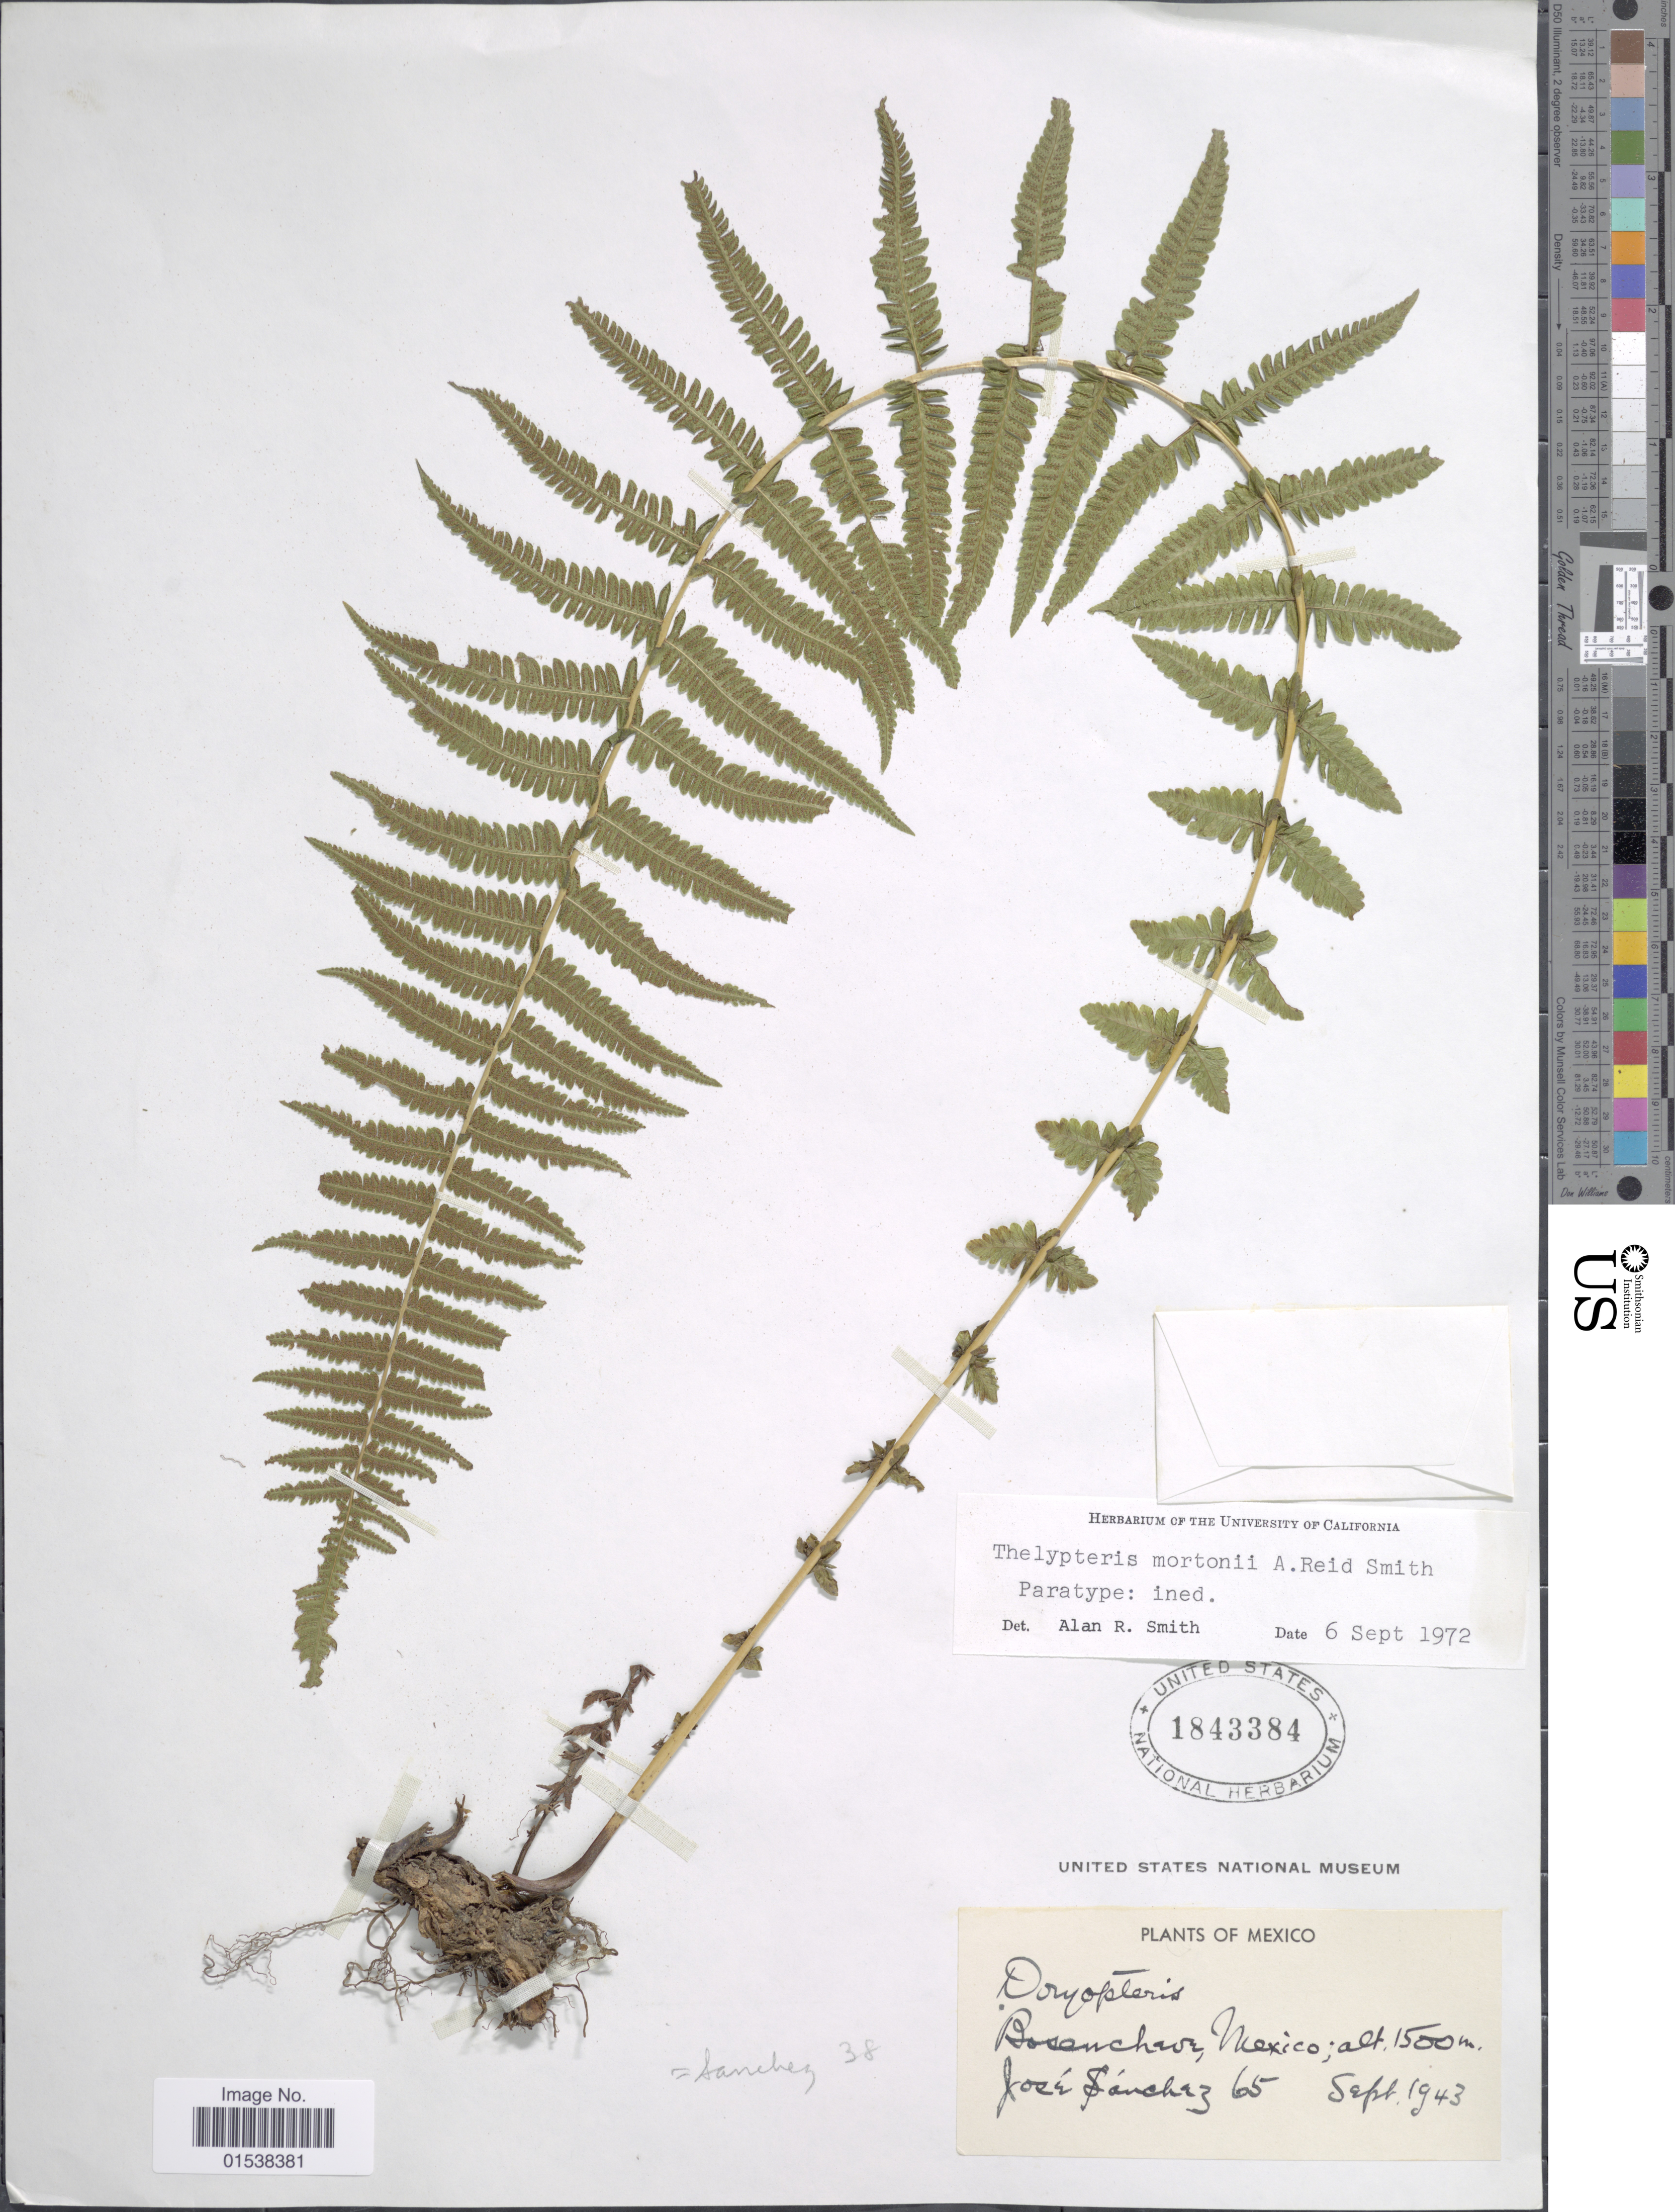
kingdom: Plantae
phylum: Tracheophyta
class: Polypodiopsida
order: Polypodiales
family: Thelypteridaceae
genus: Amauropelta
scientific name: Amauropelta mortonii (A.R. Sm.) comb. nov., ined 2015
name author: (A.R. Sm.)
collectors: J. Sánchez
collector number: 65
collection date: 1943-09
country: Mexico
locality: Bosencheve, Mexico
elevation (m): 1500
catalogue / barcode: US 1843384